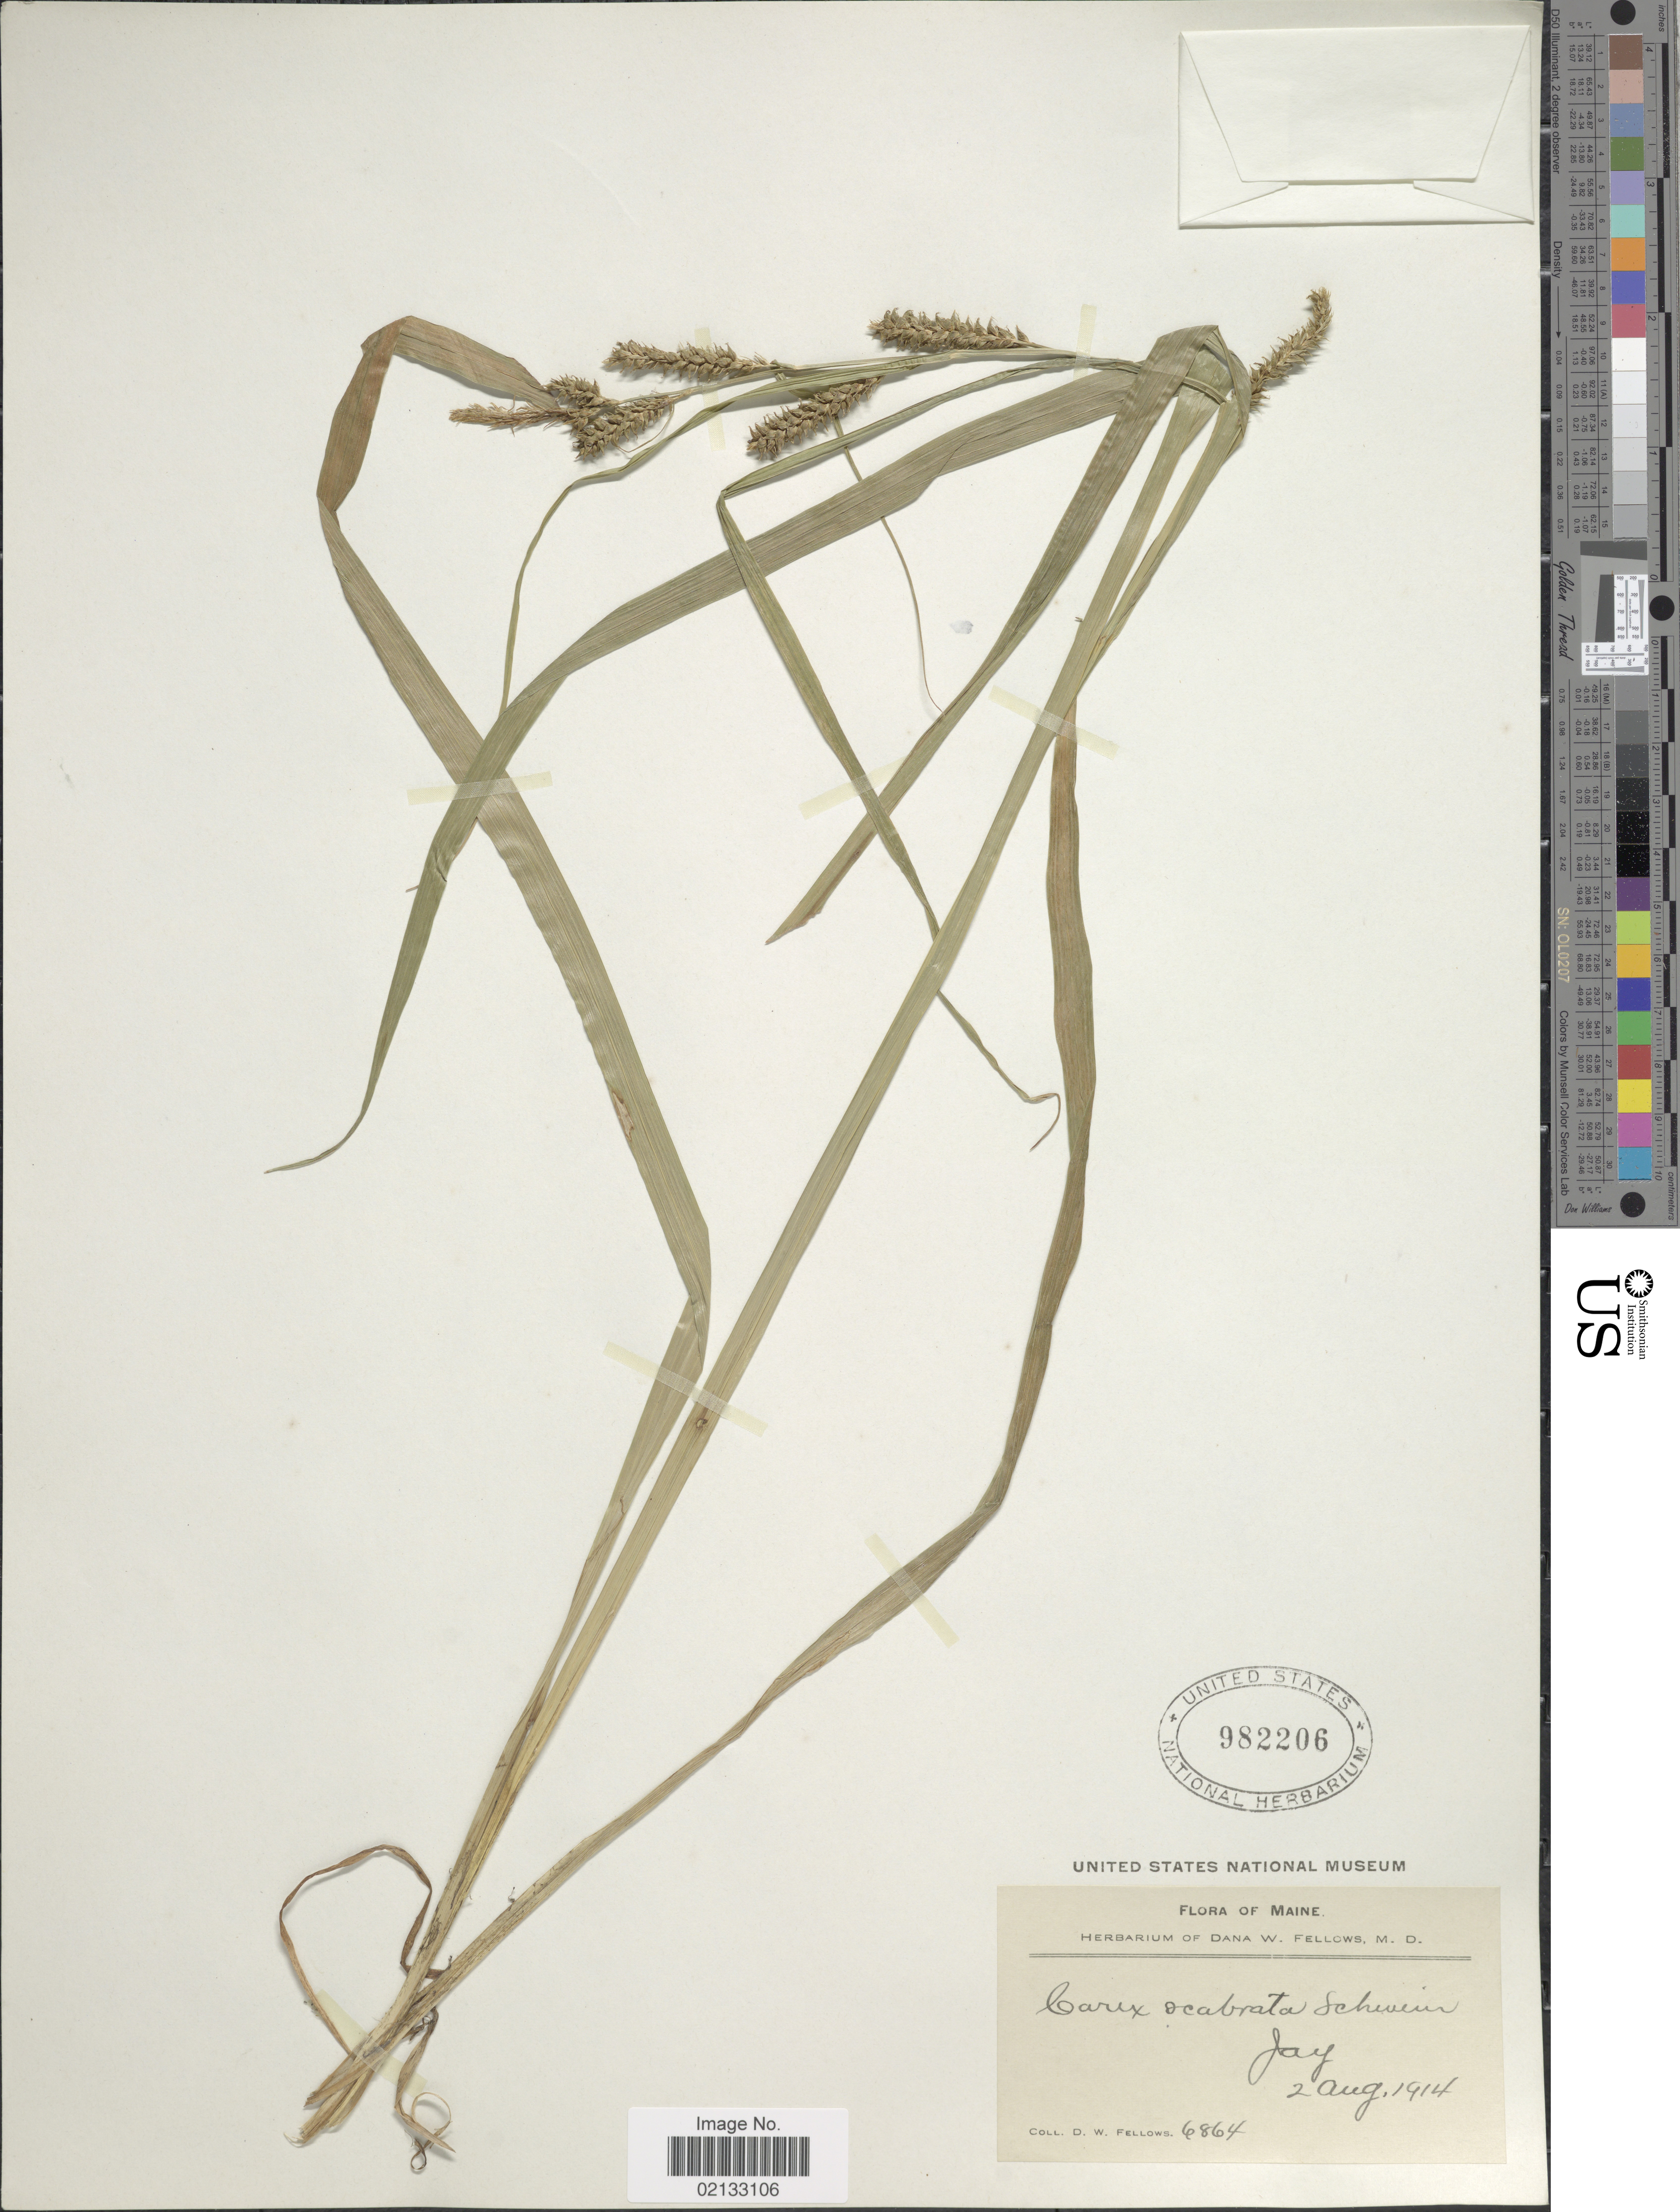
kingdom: Plantae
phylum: Tracheophyta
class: Liliopsida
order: Poales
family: Cyperaceae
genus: Carex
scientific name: Carex scabrata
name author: Schwein.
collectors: D. W. Fellows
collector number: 6864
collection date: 1914-08-02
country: United States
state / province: Maine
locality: Jay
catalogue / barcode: US 982206